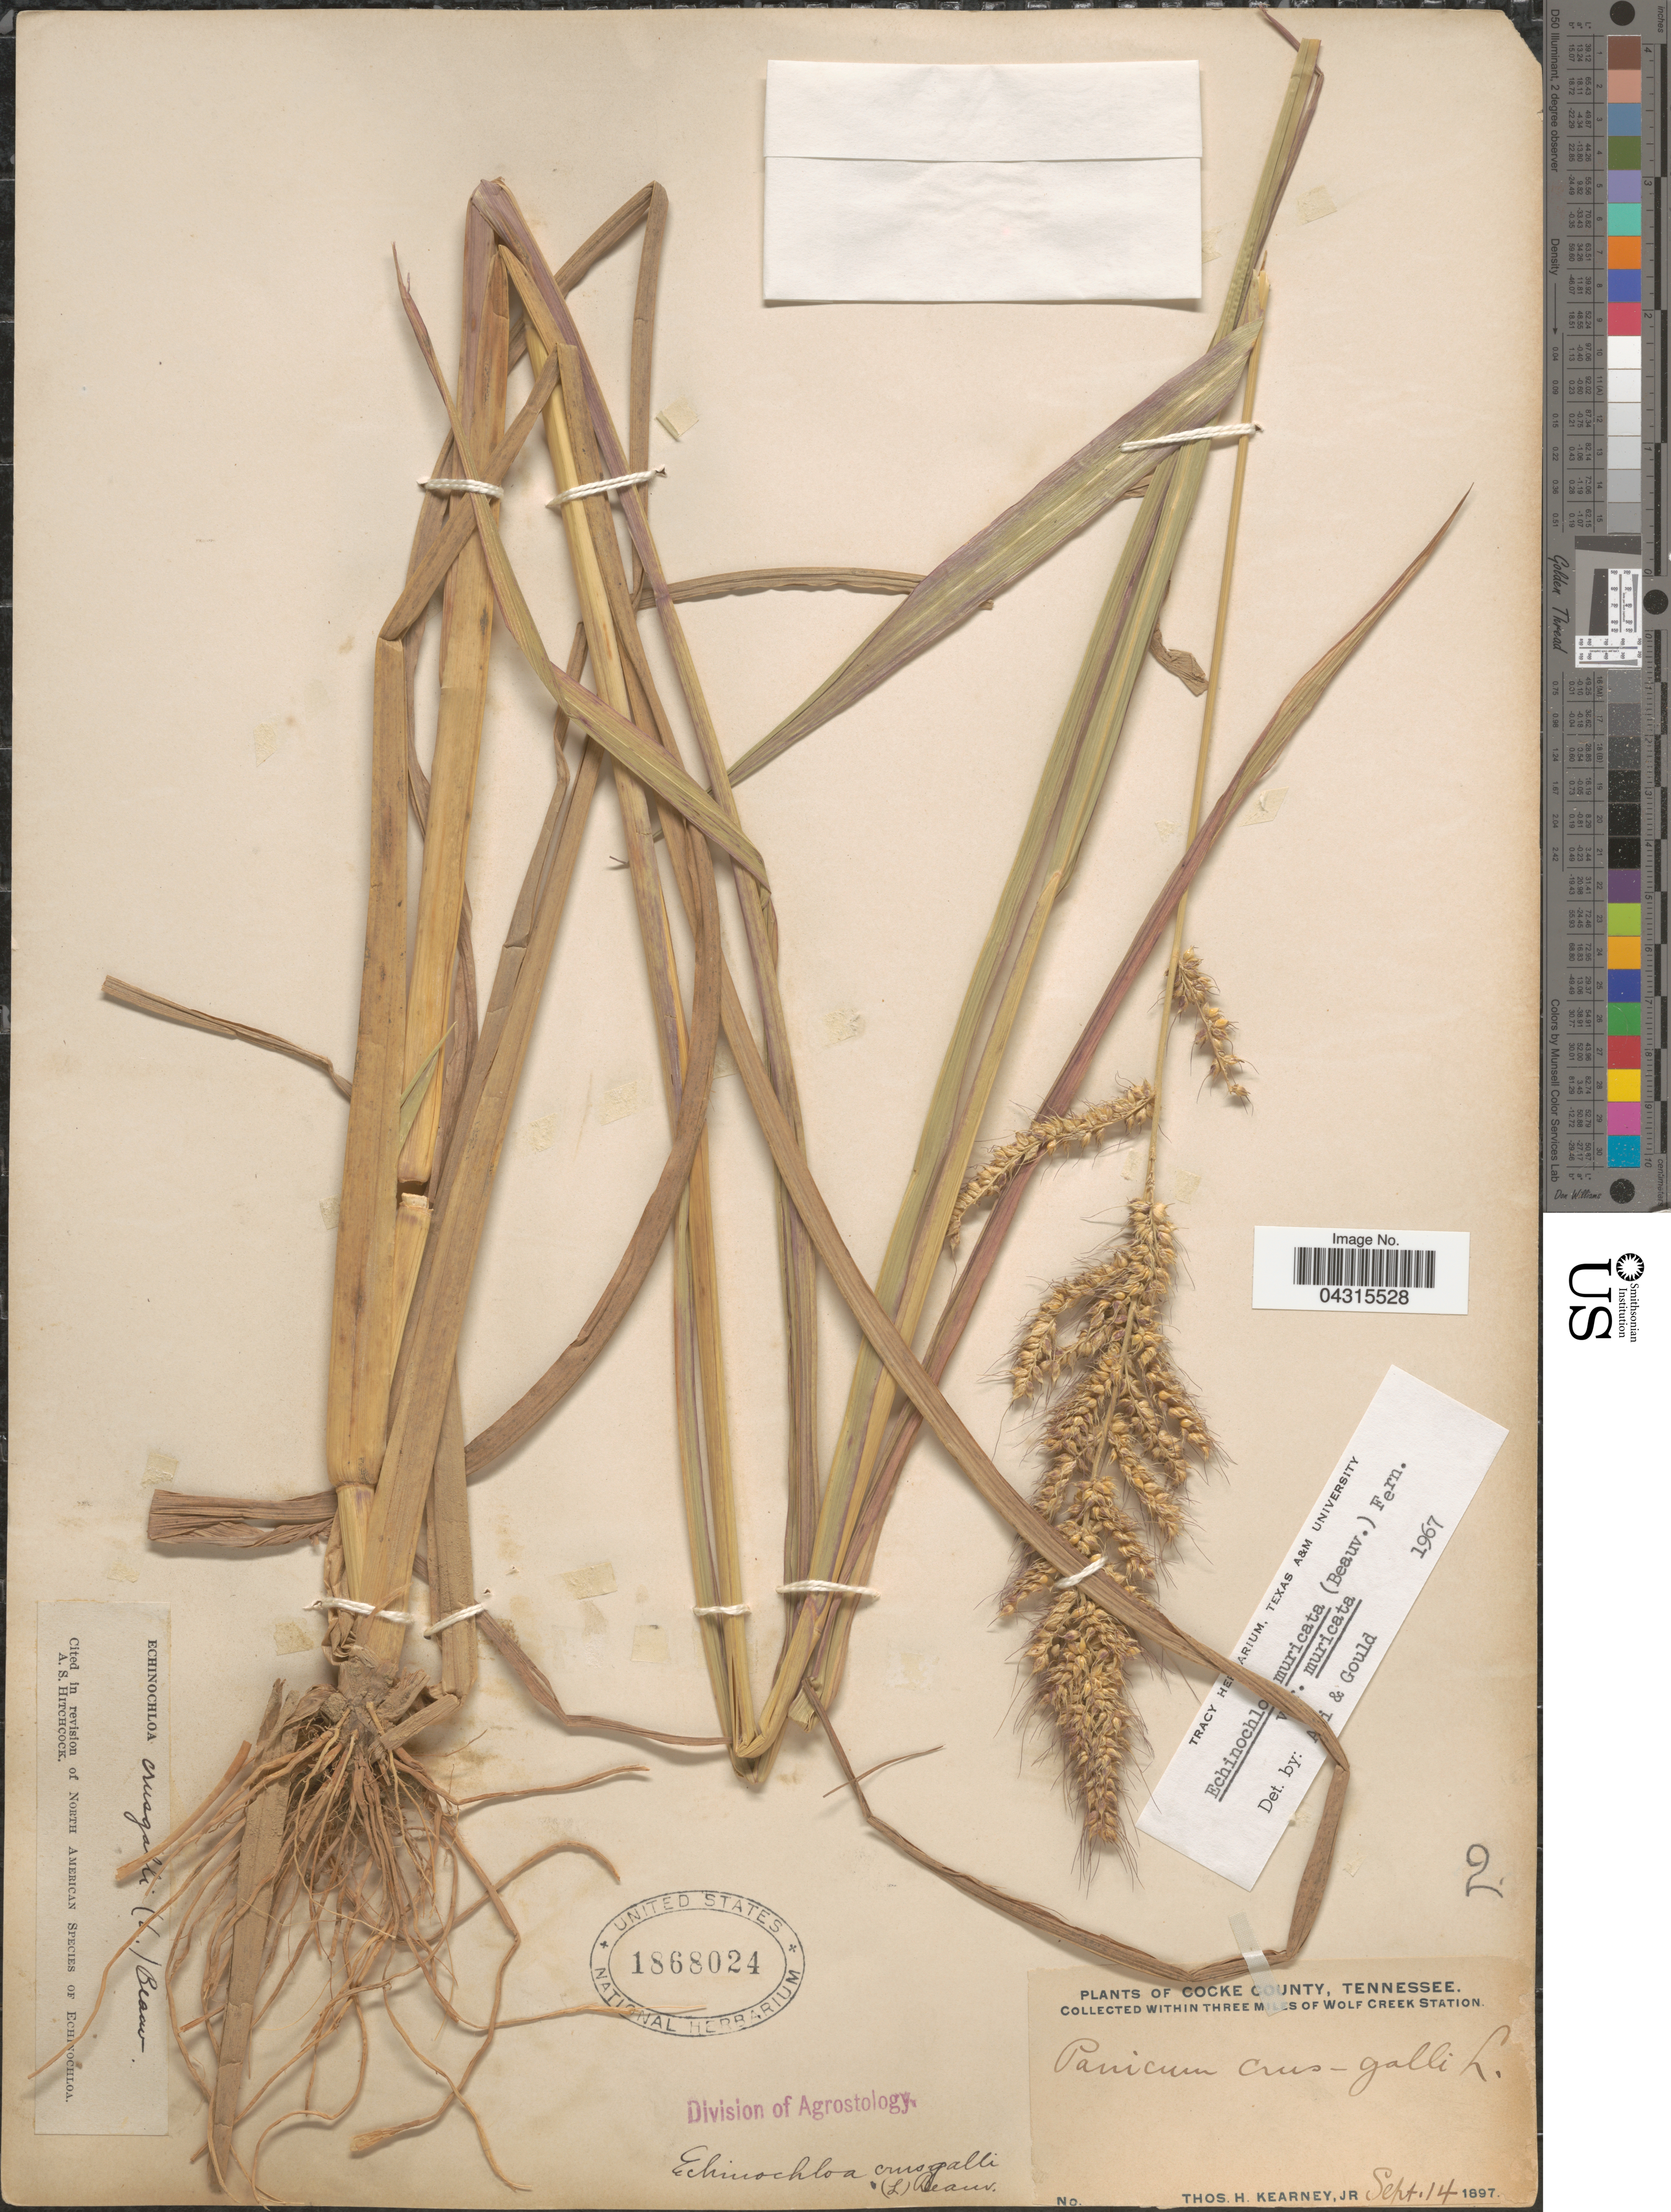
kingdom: Plantae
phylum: Tracheophyta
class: Liliopsida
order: Poales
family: Poaceae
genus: Echinochloa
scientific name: Echinochloa muricata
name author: (P. Beauv.) Fernald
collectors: T. H. Kearney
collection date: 1897-09-14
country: United States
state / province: Tennessee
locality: Cocke County. Within Three Miles Of Wolf Creek Station.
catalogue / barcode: US 1868024